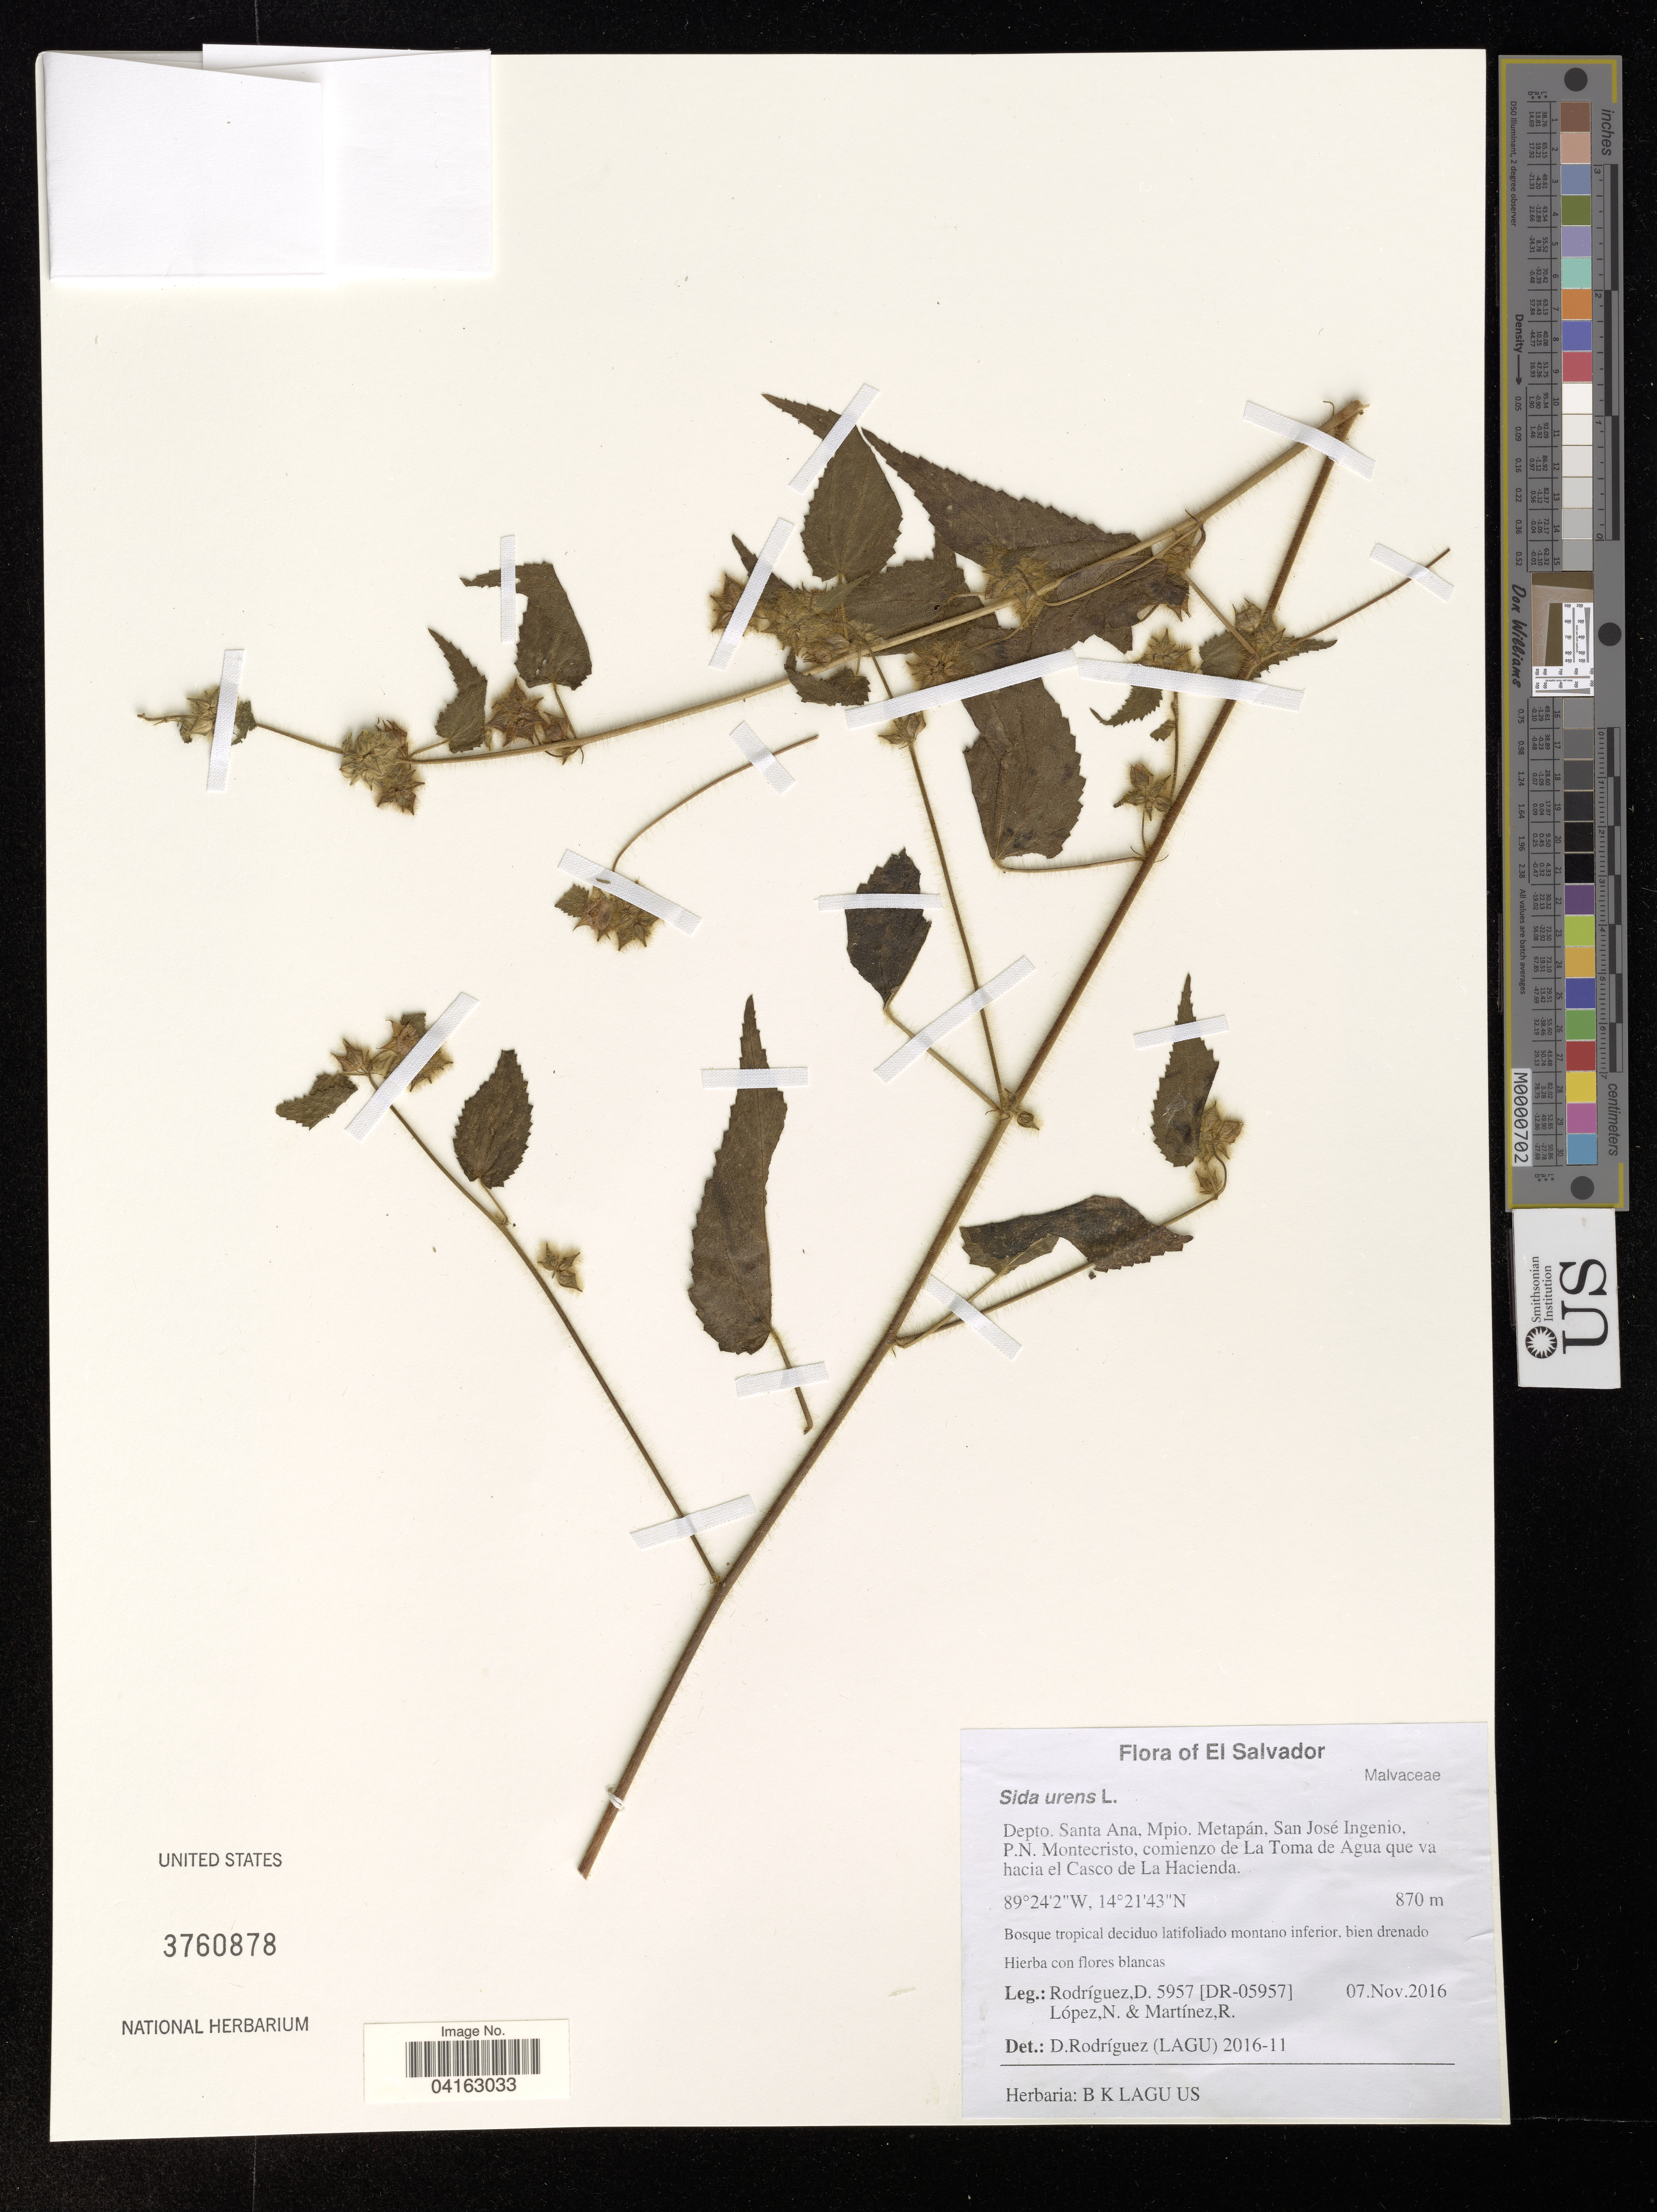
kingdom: Plantae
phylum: Tracheophyta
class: Magnoliopsida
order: Malvales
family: Malvaceae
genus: Sida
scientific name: Sida urens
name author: L.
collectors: D. Rodriguez, N. Lopez & R. Martinez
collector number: DR-05957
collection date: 2016-11-07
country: El Salvador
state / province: Santa Ana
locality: Mpio. Metápan, San José Ingenio, P.N. Montecristo, comienzo de La Toma de Agua que va hacia el Casco de La Hacienda.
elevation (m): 870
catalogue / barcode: US 3760878